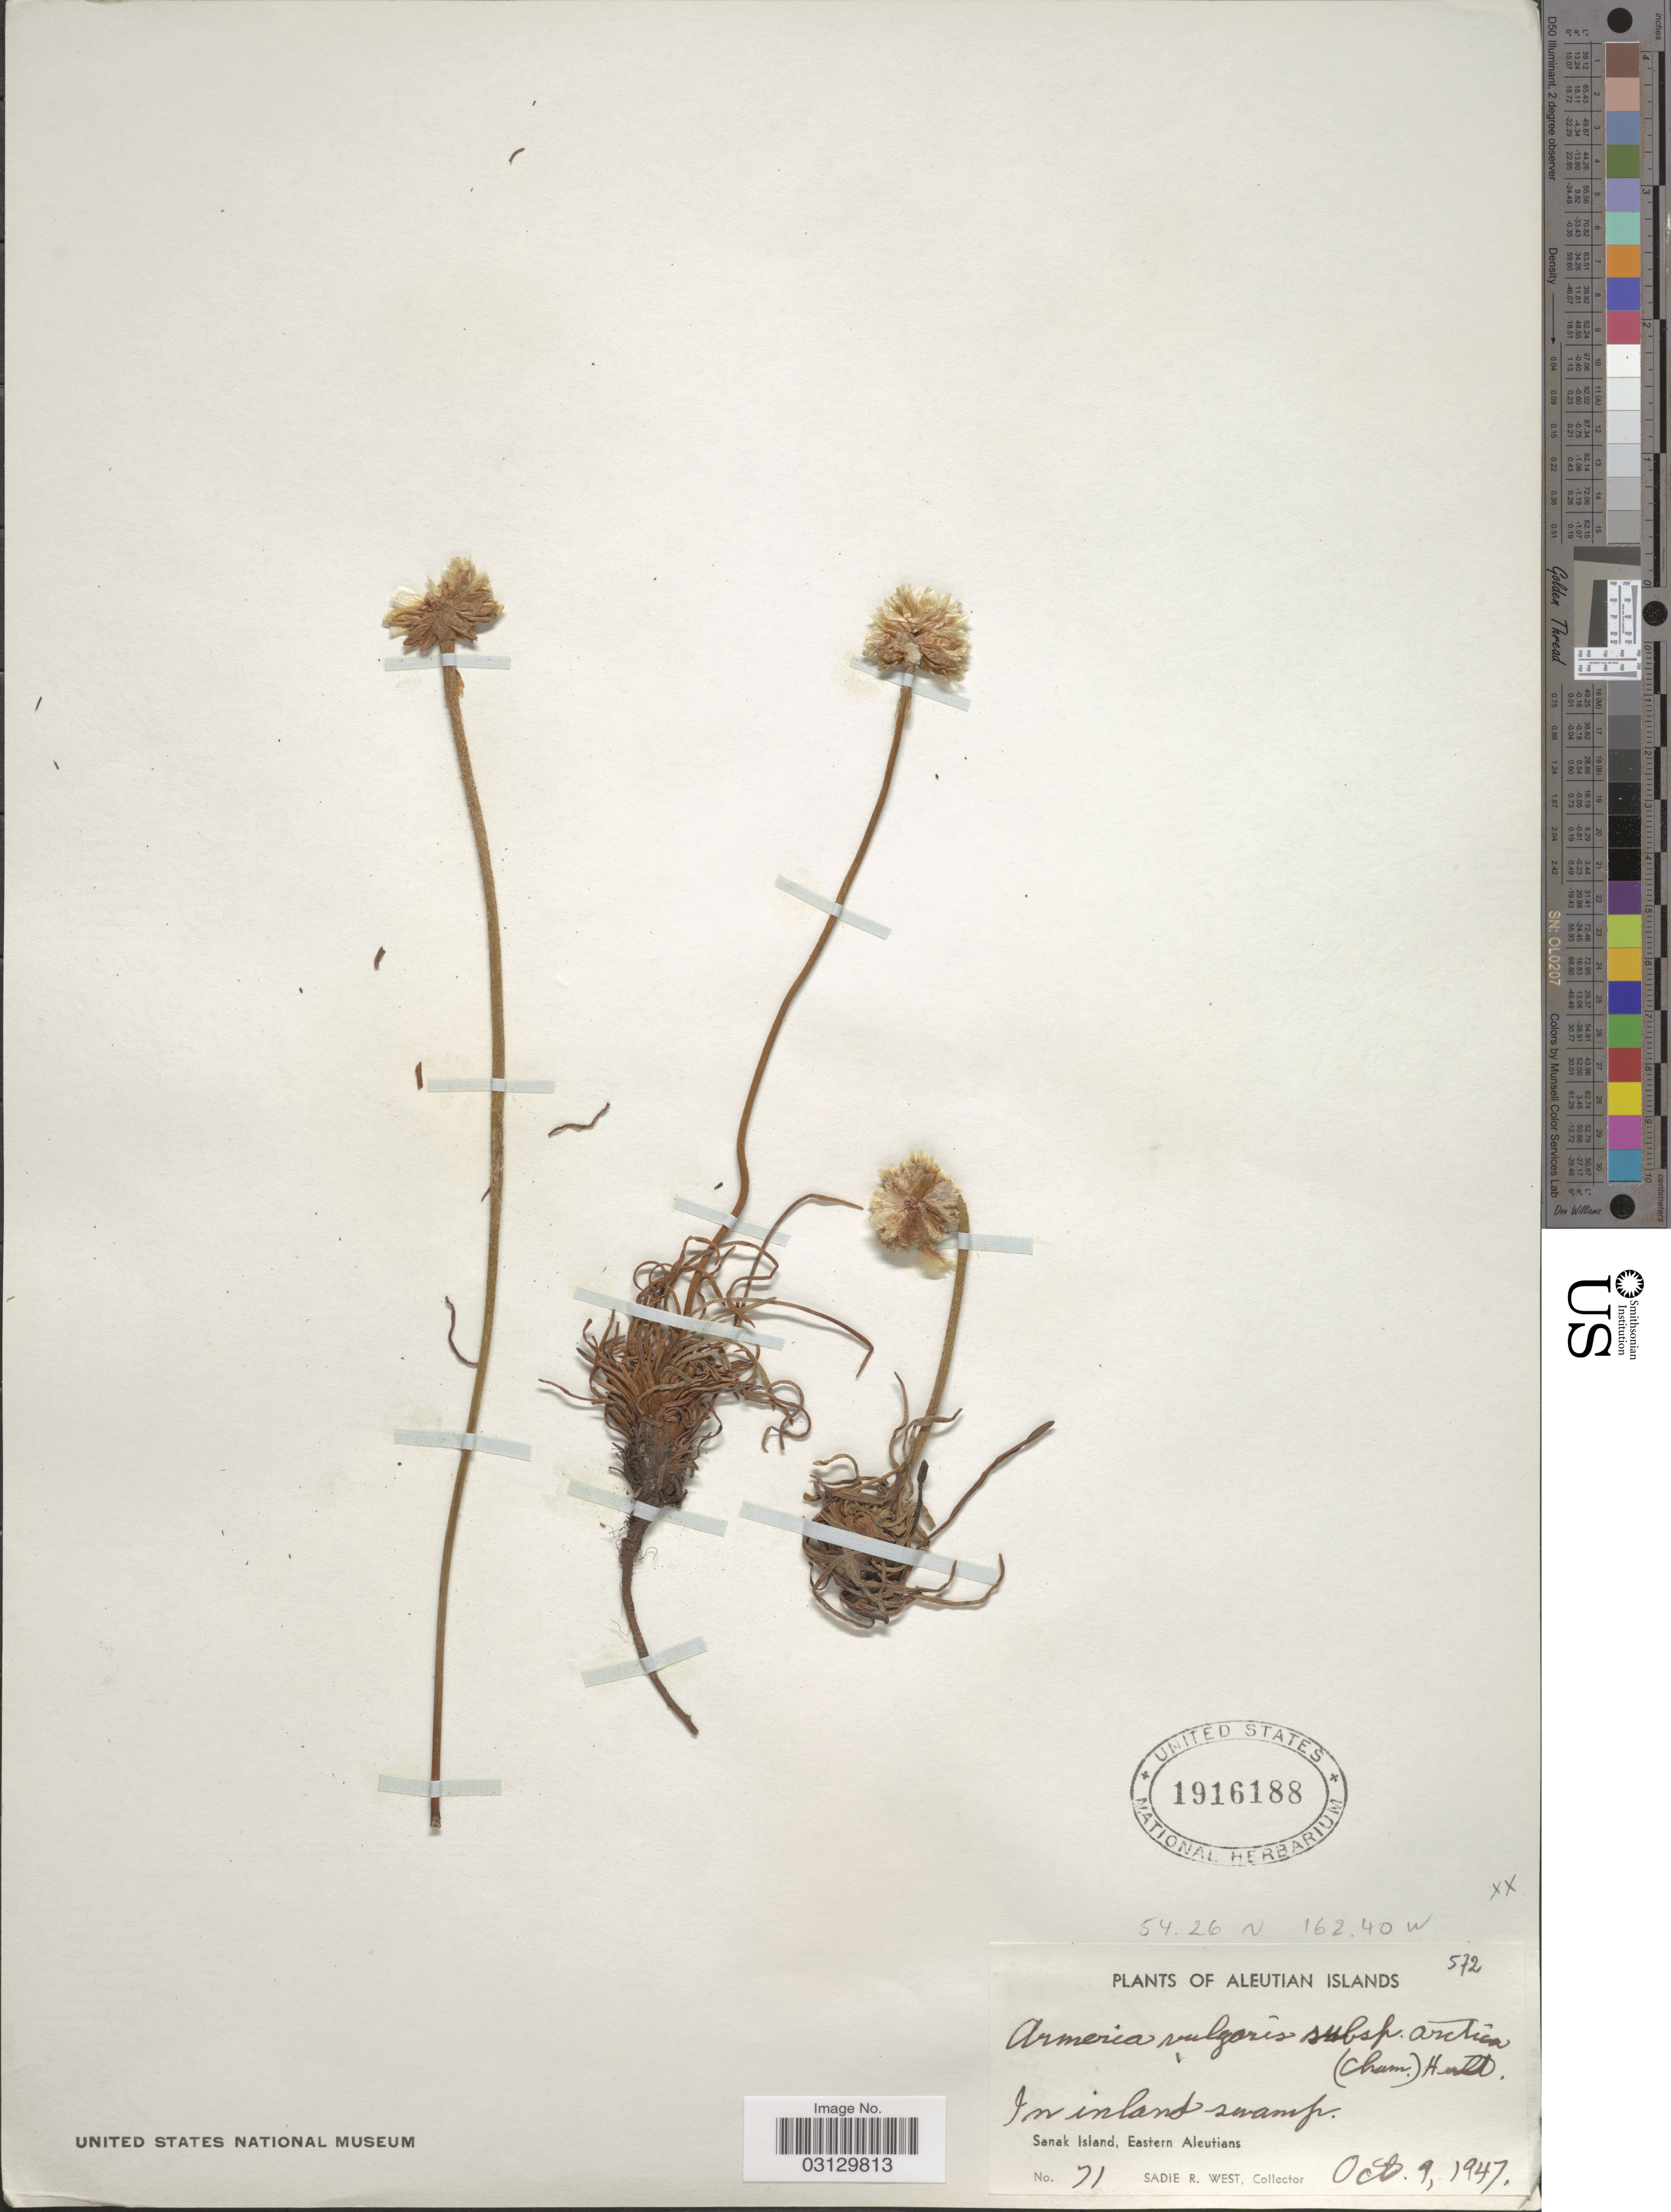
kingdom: Plantae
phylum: Tracheophyta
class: Magnoliopsida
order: Caryophyllales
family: Plumbaginaceae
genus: Armeria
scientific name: Armeria maritima subsp. sibirica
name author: (Turcz. ex Boiss.) Nyman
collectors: S. R. West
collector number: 71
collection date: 1947-10-09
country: United States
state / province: Alaska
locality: Aleutian Islands. Sanak Island, Eastern Aleutians.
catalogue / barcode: US 1916188